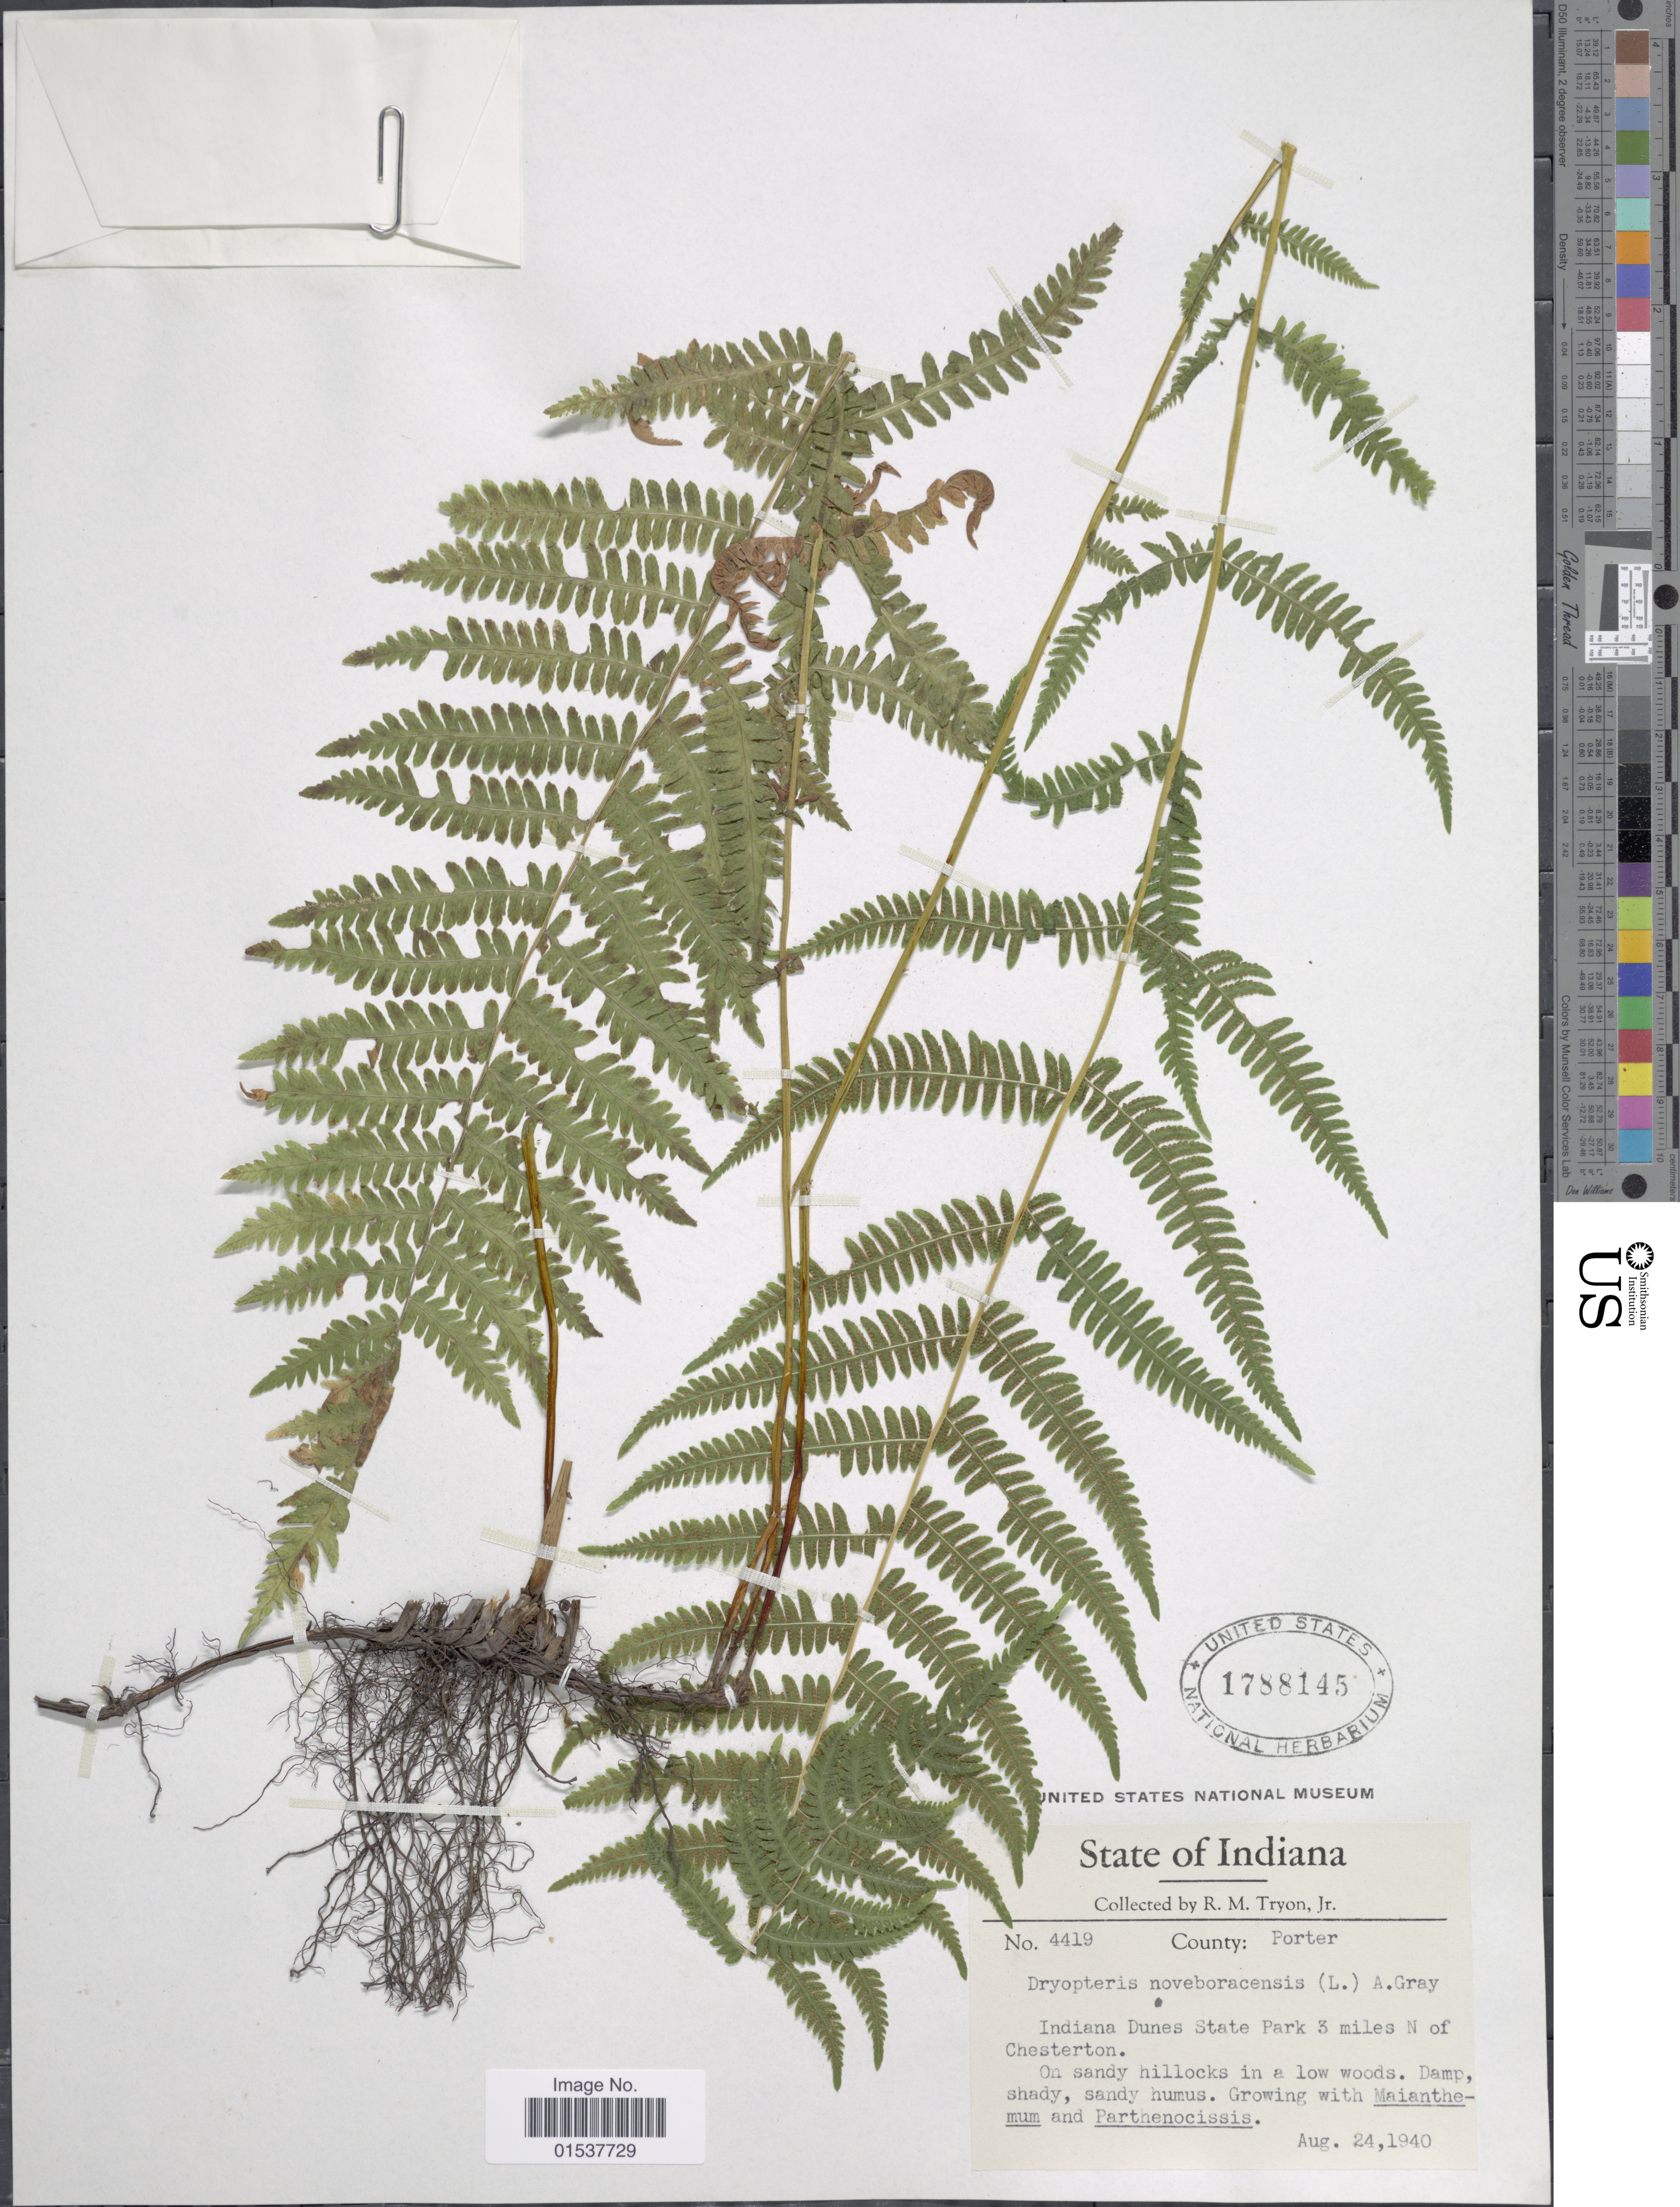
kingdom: Plantae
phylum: Tracheophyta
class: Polypodiopsida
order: Polypodiales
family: Thelypteridaceae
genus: Parathelypteris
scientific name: Parathelypteris noveboracensis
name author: (L.) Ching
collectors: R. M. Tryon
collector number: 4419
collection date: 1940-08-24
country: United States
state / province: Indiana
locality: Indiana Dunes State Park 3 miles n of Chesterton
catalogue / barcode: US 1788145